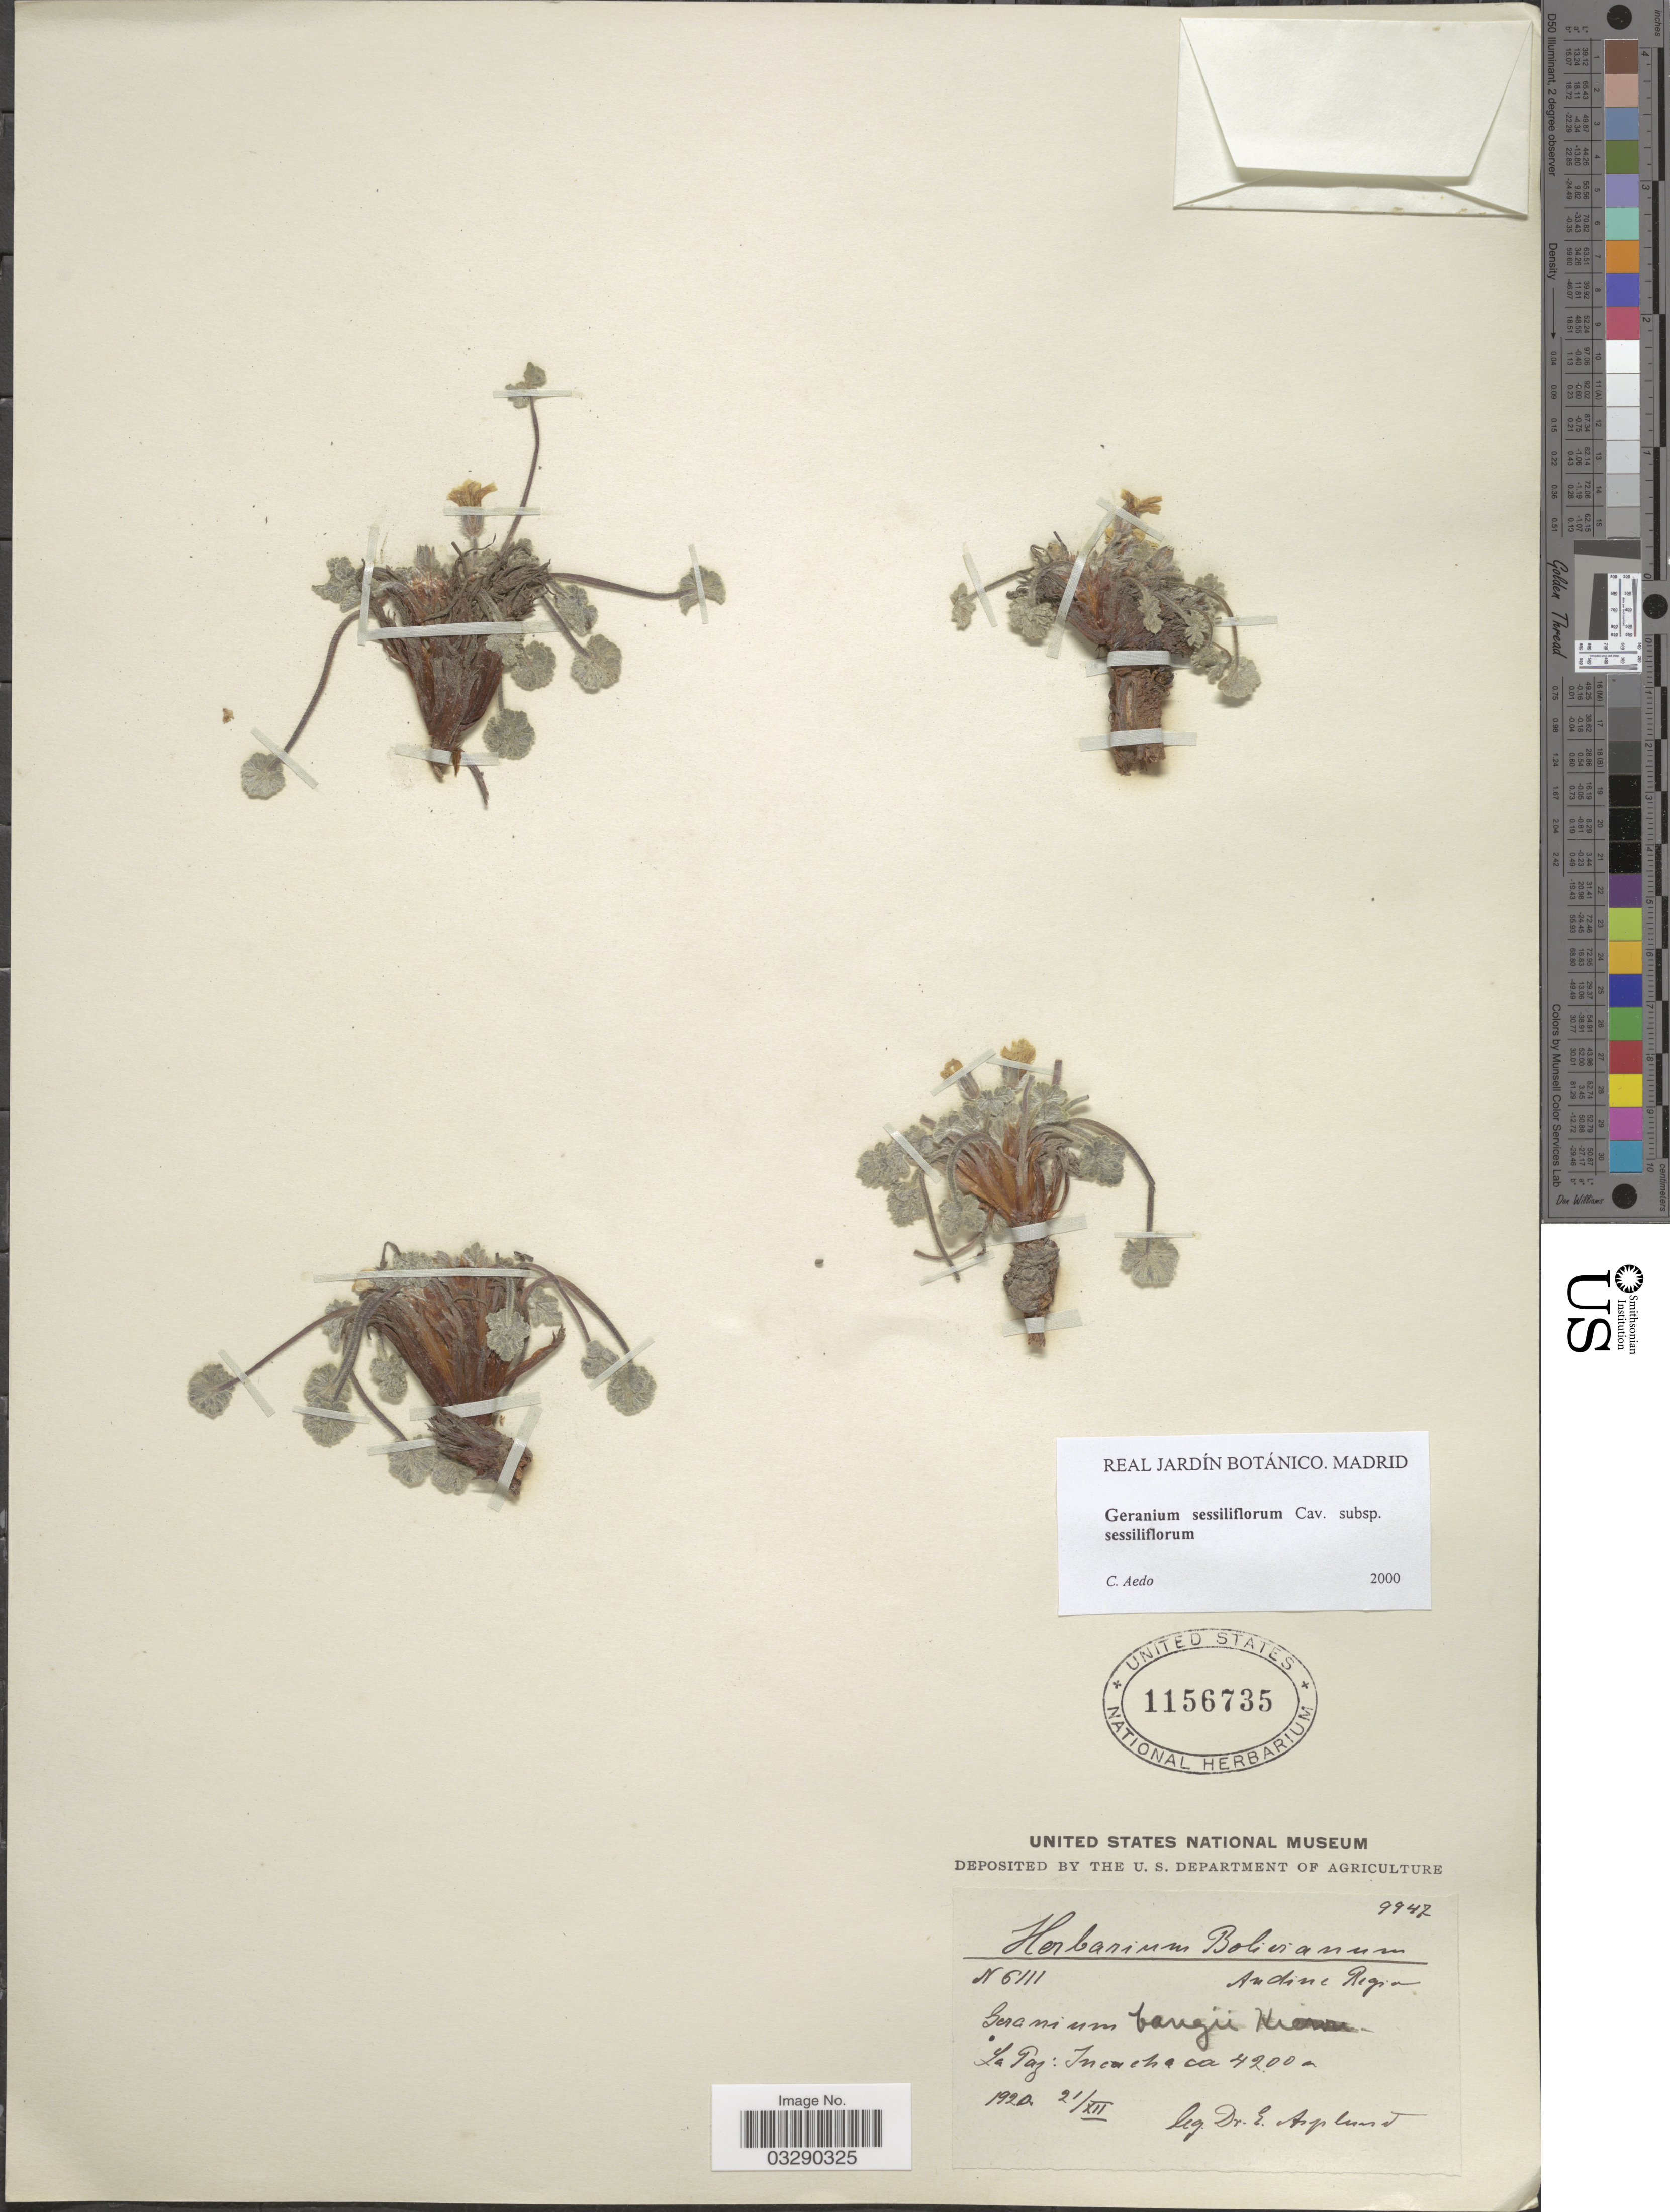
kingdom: Plantae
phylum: Tracheophyta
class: Magnoliopsida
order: Geraniales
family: Geraniaceae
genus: Geranium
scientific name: Geranium sessiliflorum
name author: Cav.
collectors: E. Asplund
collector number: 6111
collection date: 1920-12-21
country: Bolivia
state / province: La Paz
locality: Andine Region. Incachaca.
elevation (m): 4200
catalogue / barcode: US 1156735